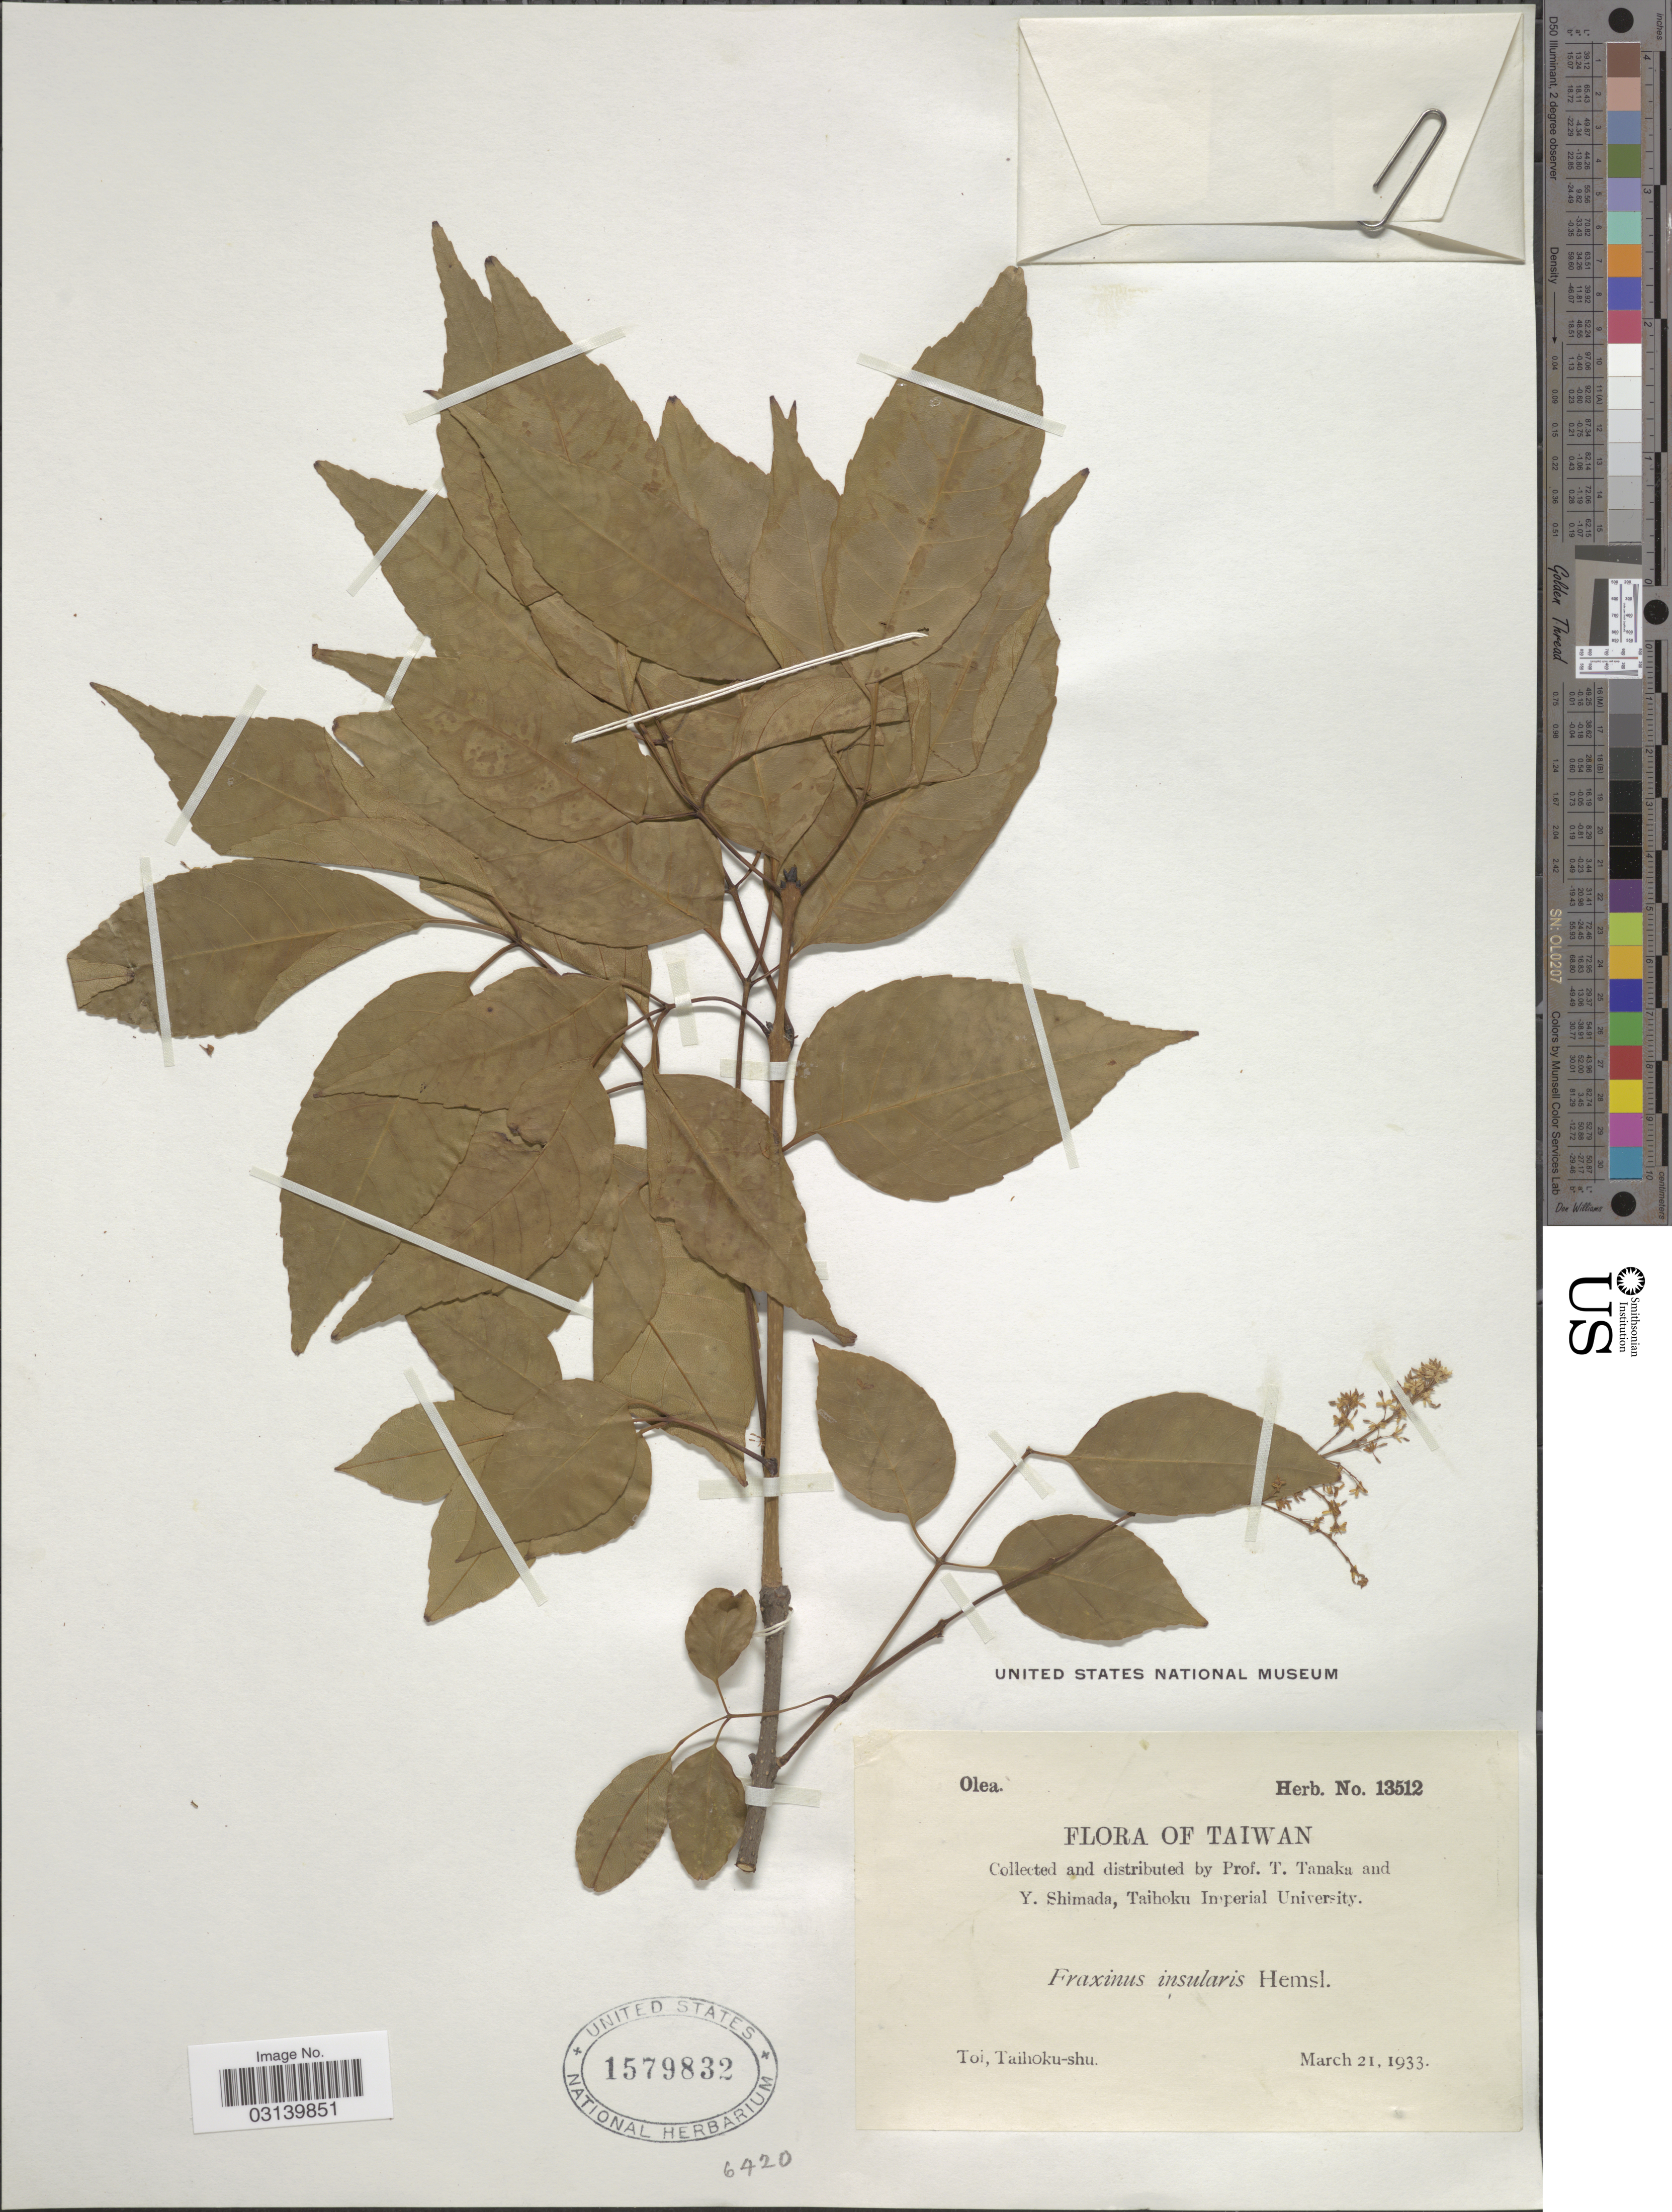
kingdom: Plantae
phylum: Tracheophyta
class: Magnoliopsida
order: Lamiales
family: Oleaceae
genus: Fraxinus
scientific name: Fraxinus insularis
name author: Hemsl.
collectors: T. Tanaka & Y. Shimada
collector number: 13512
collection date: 1933-03-21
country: Taiwan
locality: Toi, Taihoku-shu.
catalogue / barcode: US 1579832